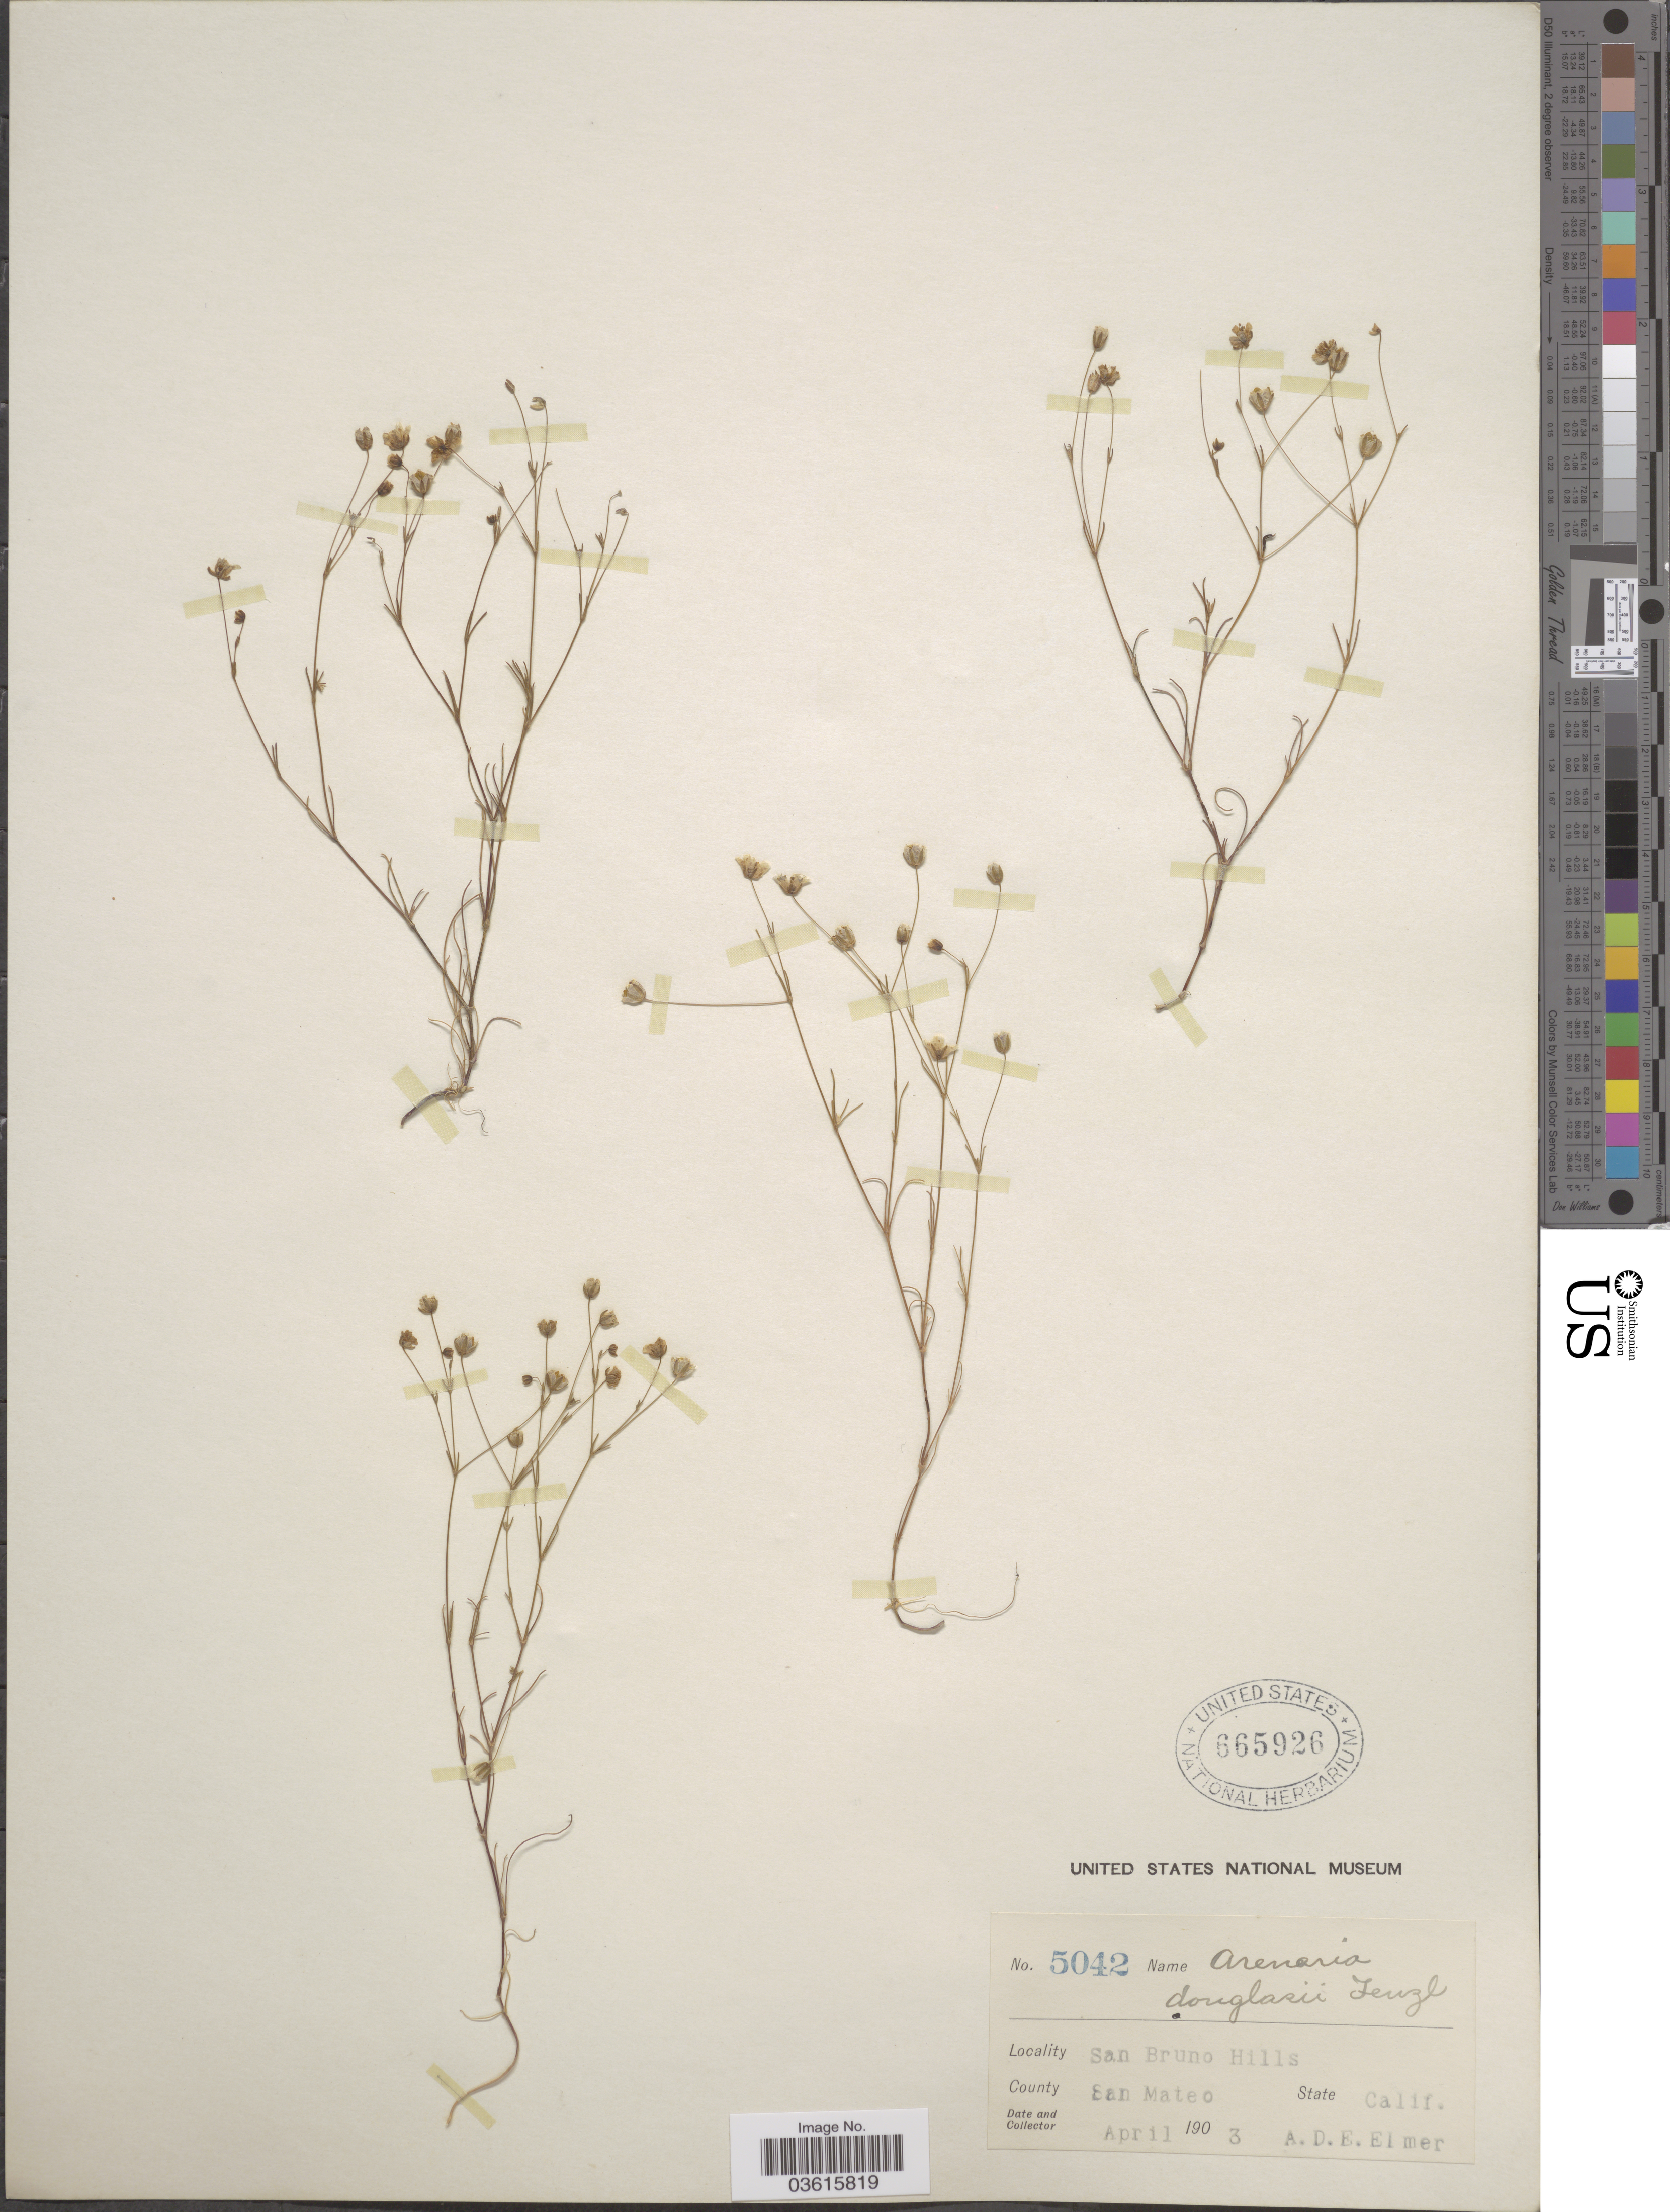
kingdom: Plantae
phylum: Tracheophyta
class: Magnoliopsida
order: Caryophyllales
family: Caryophyllaceae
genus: Minuartia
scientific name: Minuartia douglasii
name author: Mattf.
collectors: A. D. E. Elmer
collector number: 5042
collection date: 1903-04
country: United States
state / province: California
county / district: San Mateo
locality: San Bruno Hills. County San Mateo.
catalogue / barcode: US 665926